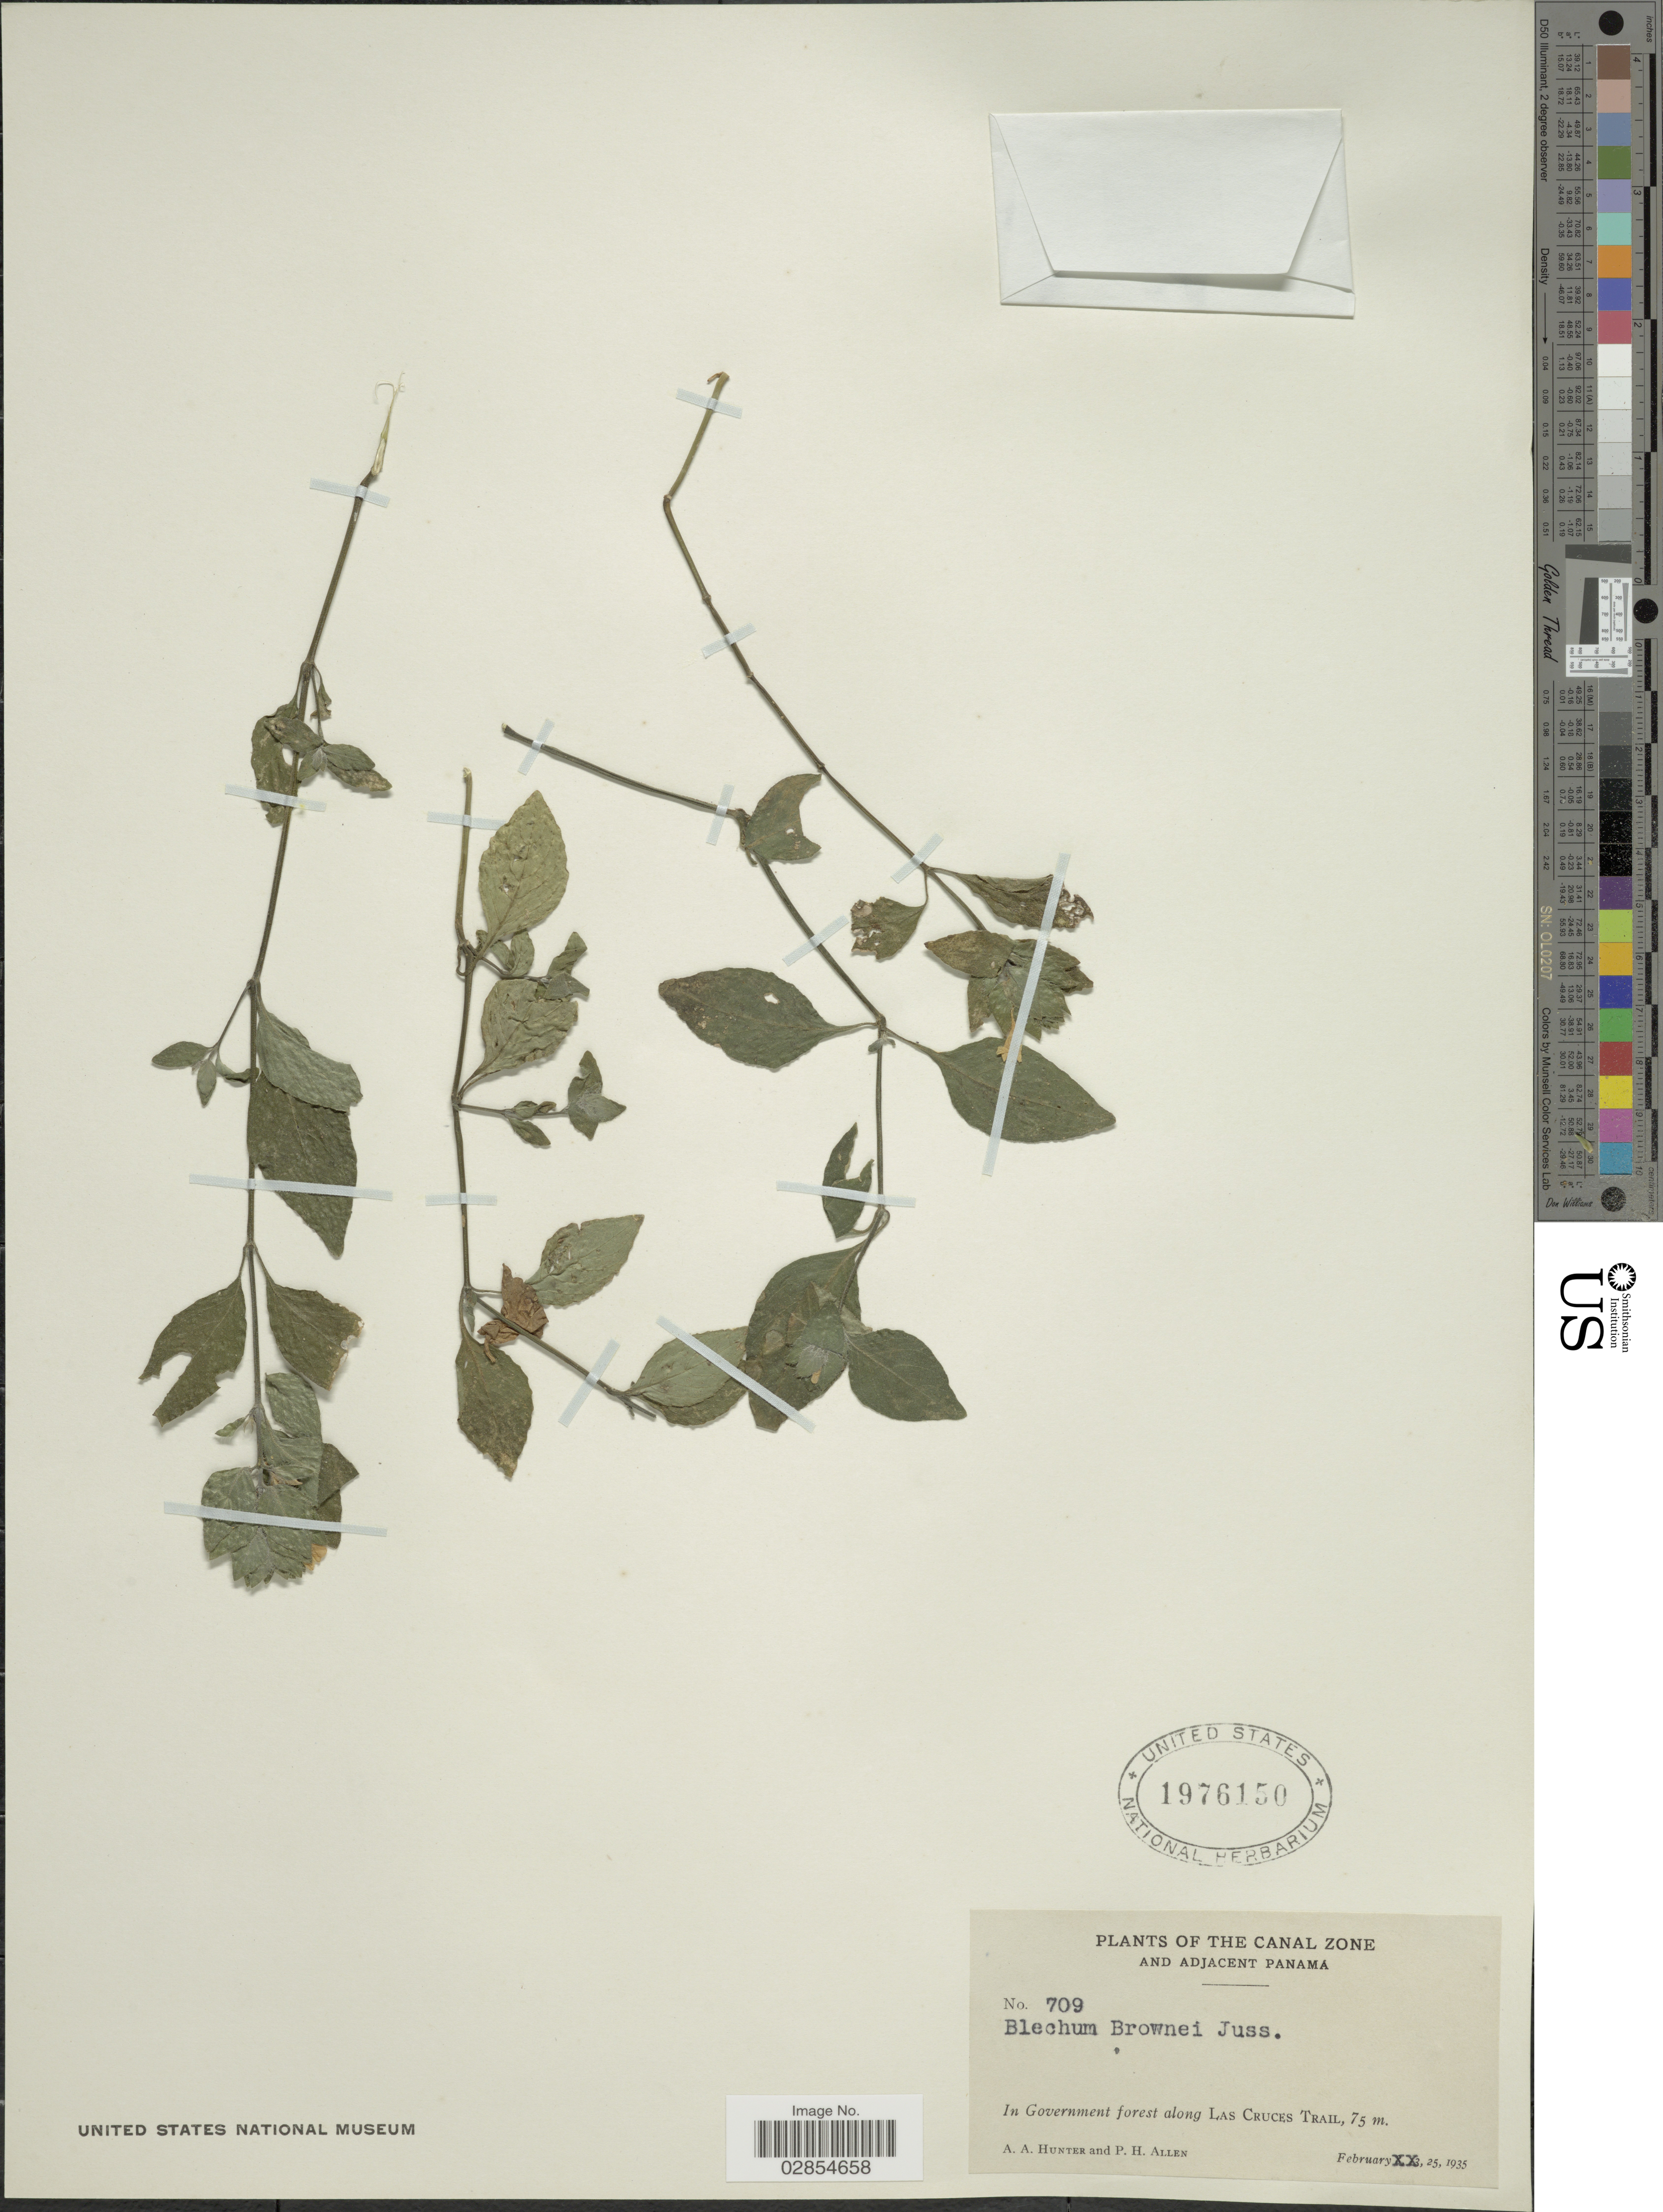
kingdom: Plantae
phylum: Tracheophyta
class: Magnoliopsida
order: Lamiales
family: Acanthaceae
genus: Blechum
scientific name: Blechum pyramidatum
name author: (Lam.) Urb.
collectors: A. Hunter & P. H. Allen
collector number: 709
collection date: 1935-02-25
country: Panama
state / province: Colón / Panamá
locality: Canal Zone and adjacent Panama. In Government forest along Las Cruces Trail.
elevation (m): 75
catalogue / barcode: US 1976150